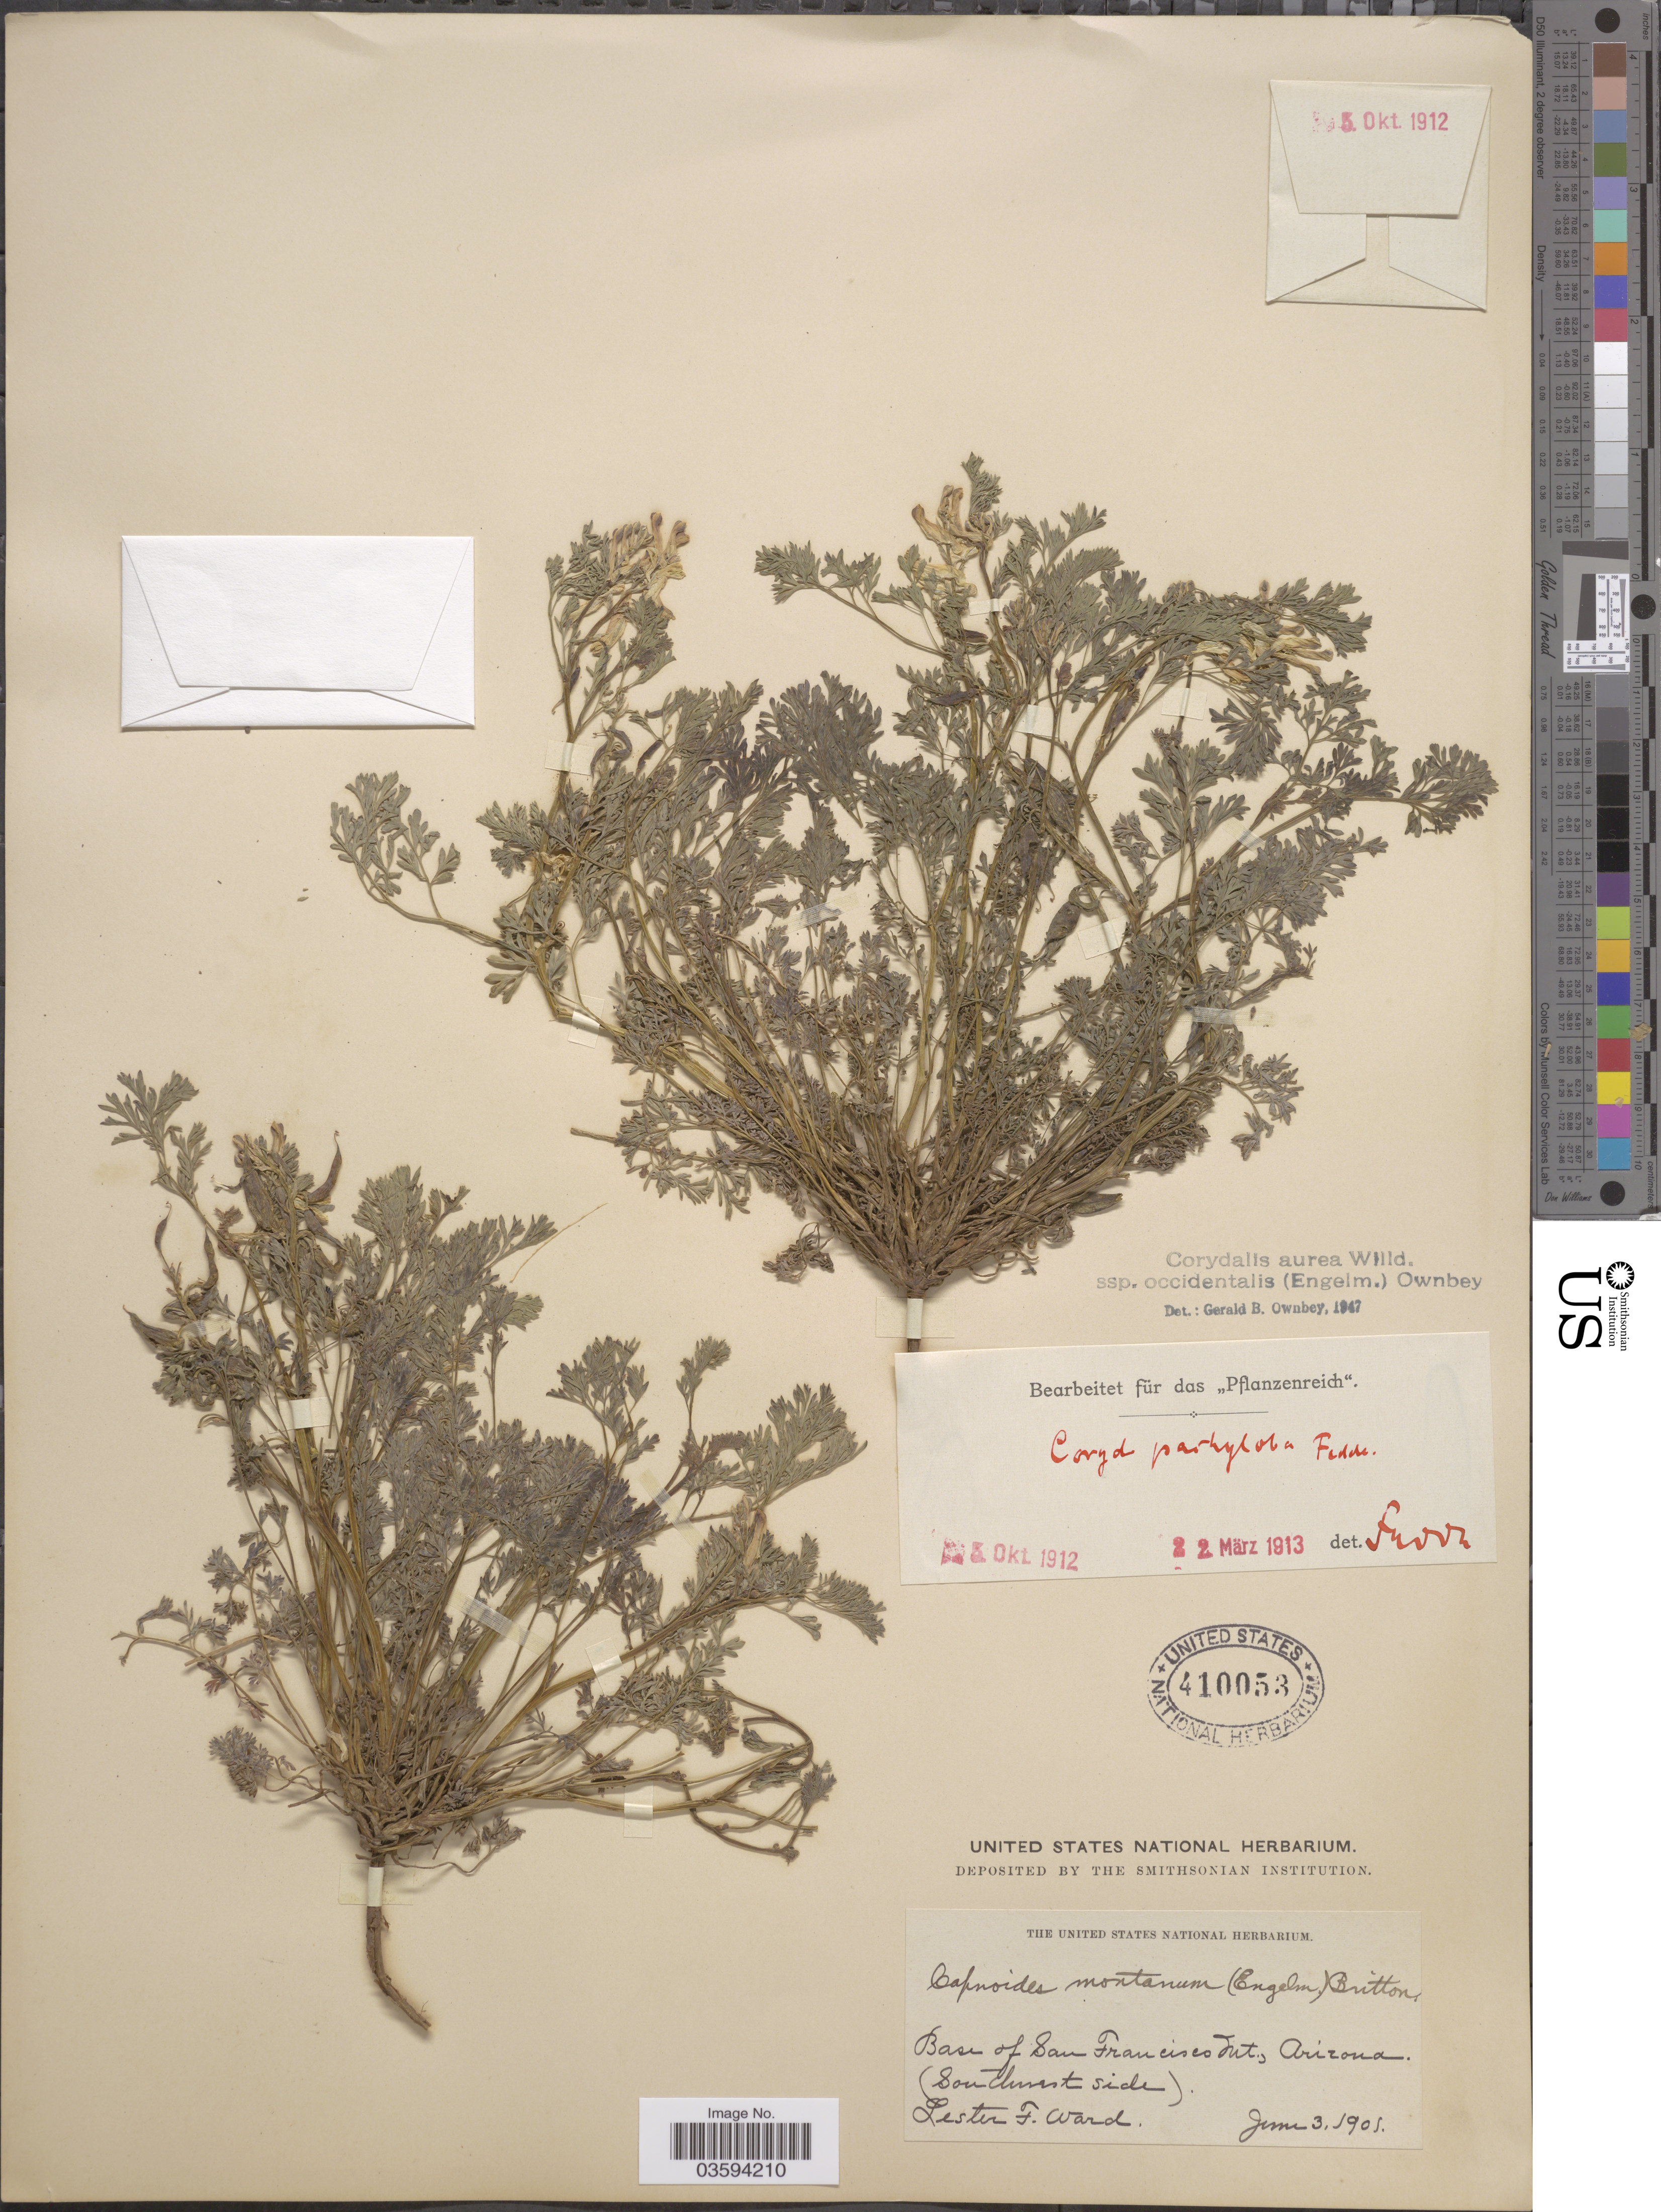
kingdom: Plantae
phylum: Tracheophyta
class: Magnoliopsida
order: Ranunculales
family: Papaveraceae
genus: Corydalis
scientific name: Corydalis aurea subsp. occidentalis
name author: Willd.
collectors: L. F. Ward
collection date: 1901-06-03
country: United States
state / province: Arizona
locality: Base of San Francisco Mt., (northeast side).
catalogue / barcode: US 410053